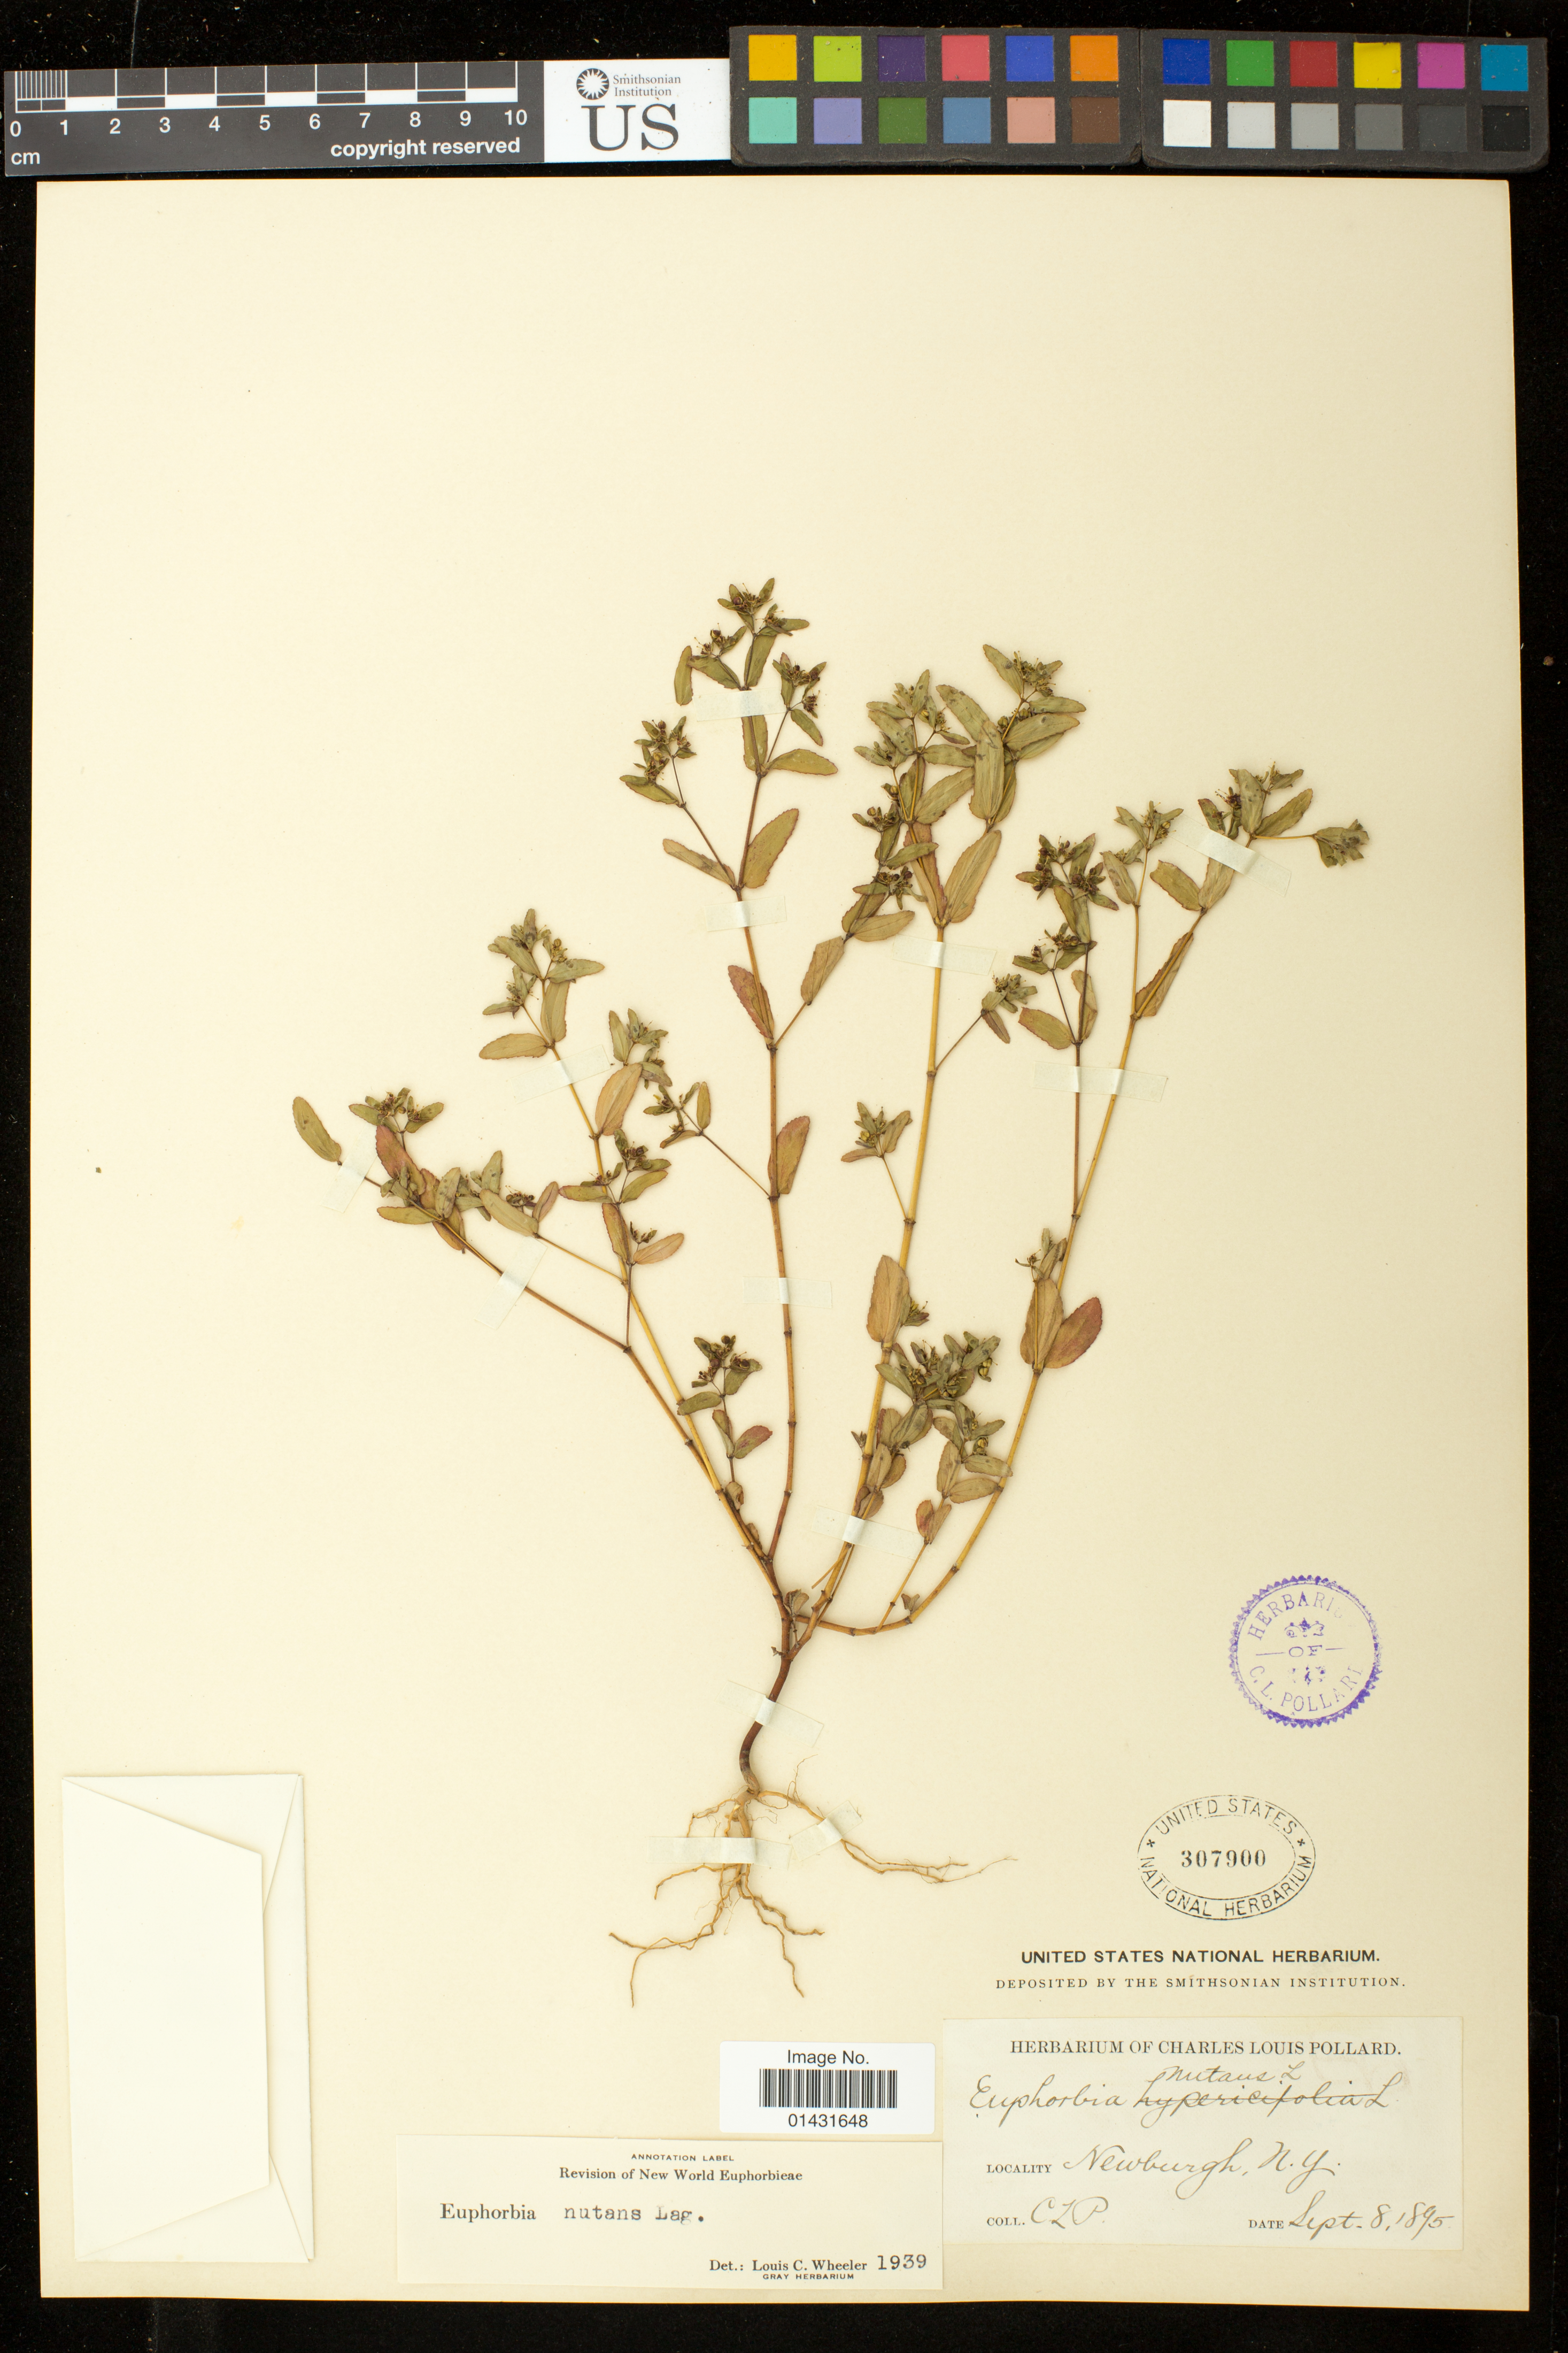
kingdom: Plantae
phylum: Tracheophyta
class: Magnoliopsida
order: Malpighiales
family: Euphorbiaceae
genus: Euphorbia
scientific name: Euphorbia hypericifolia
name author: L.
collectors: C. L. Pollard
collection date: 1895-09-08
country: United States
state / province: New York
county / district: Orange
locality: Newburgh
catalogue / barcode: US 307900